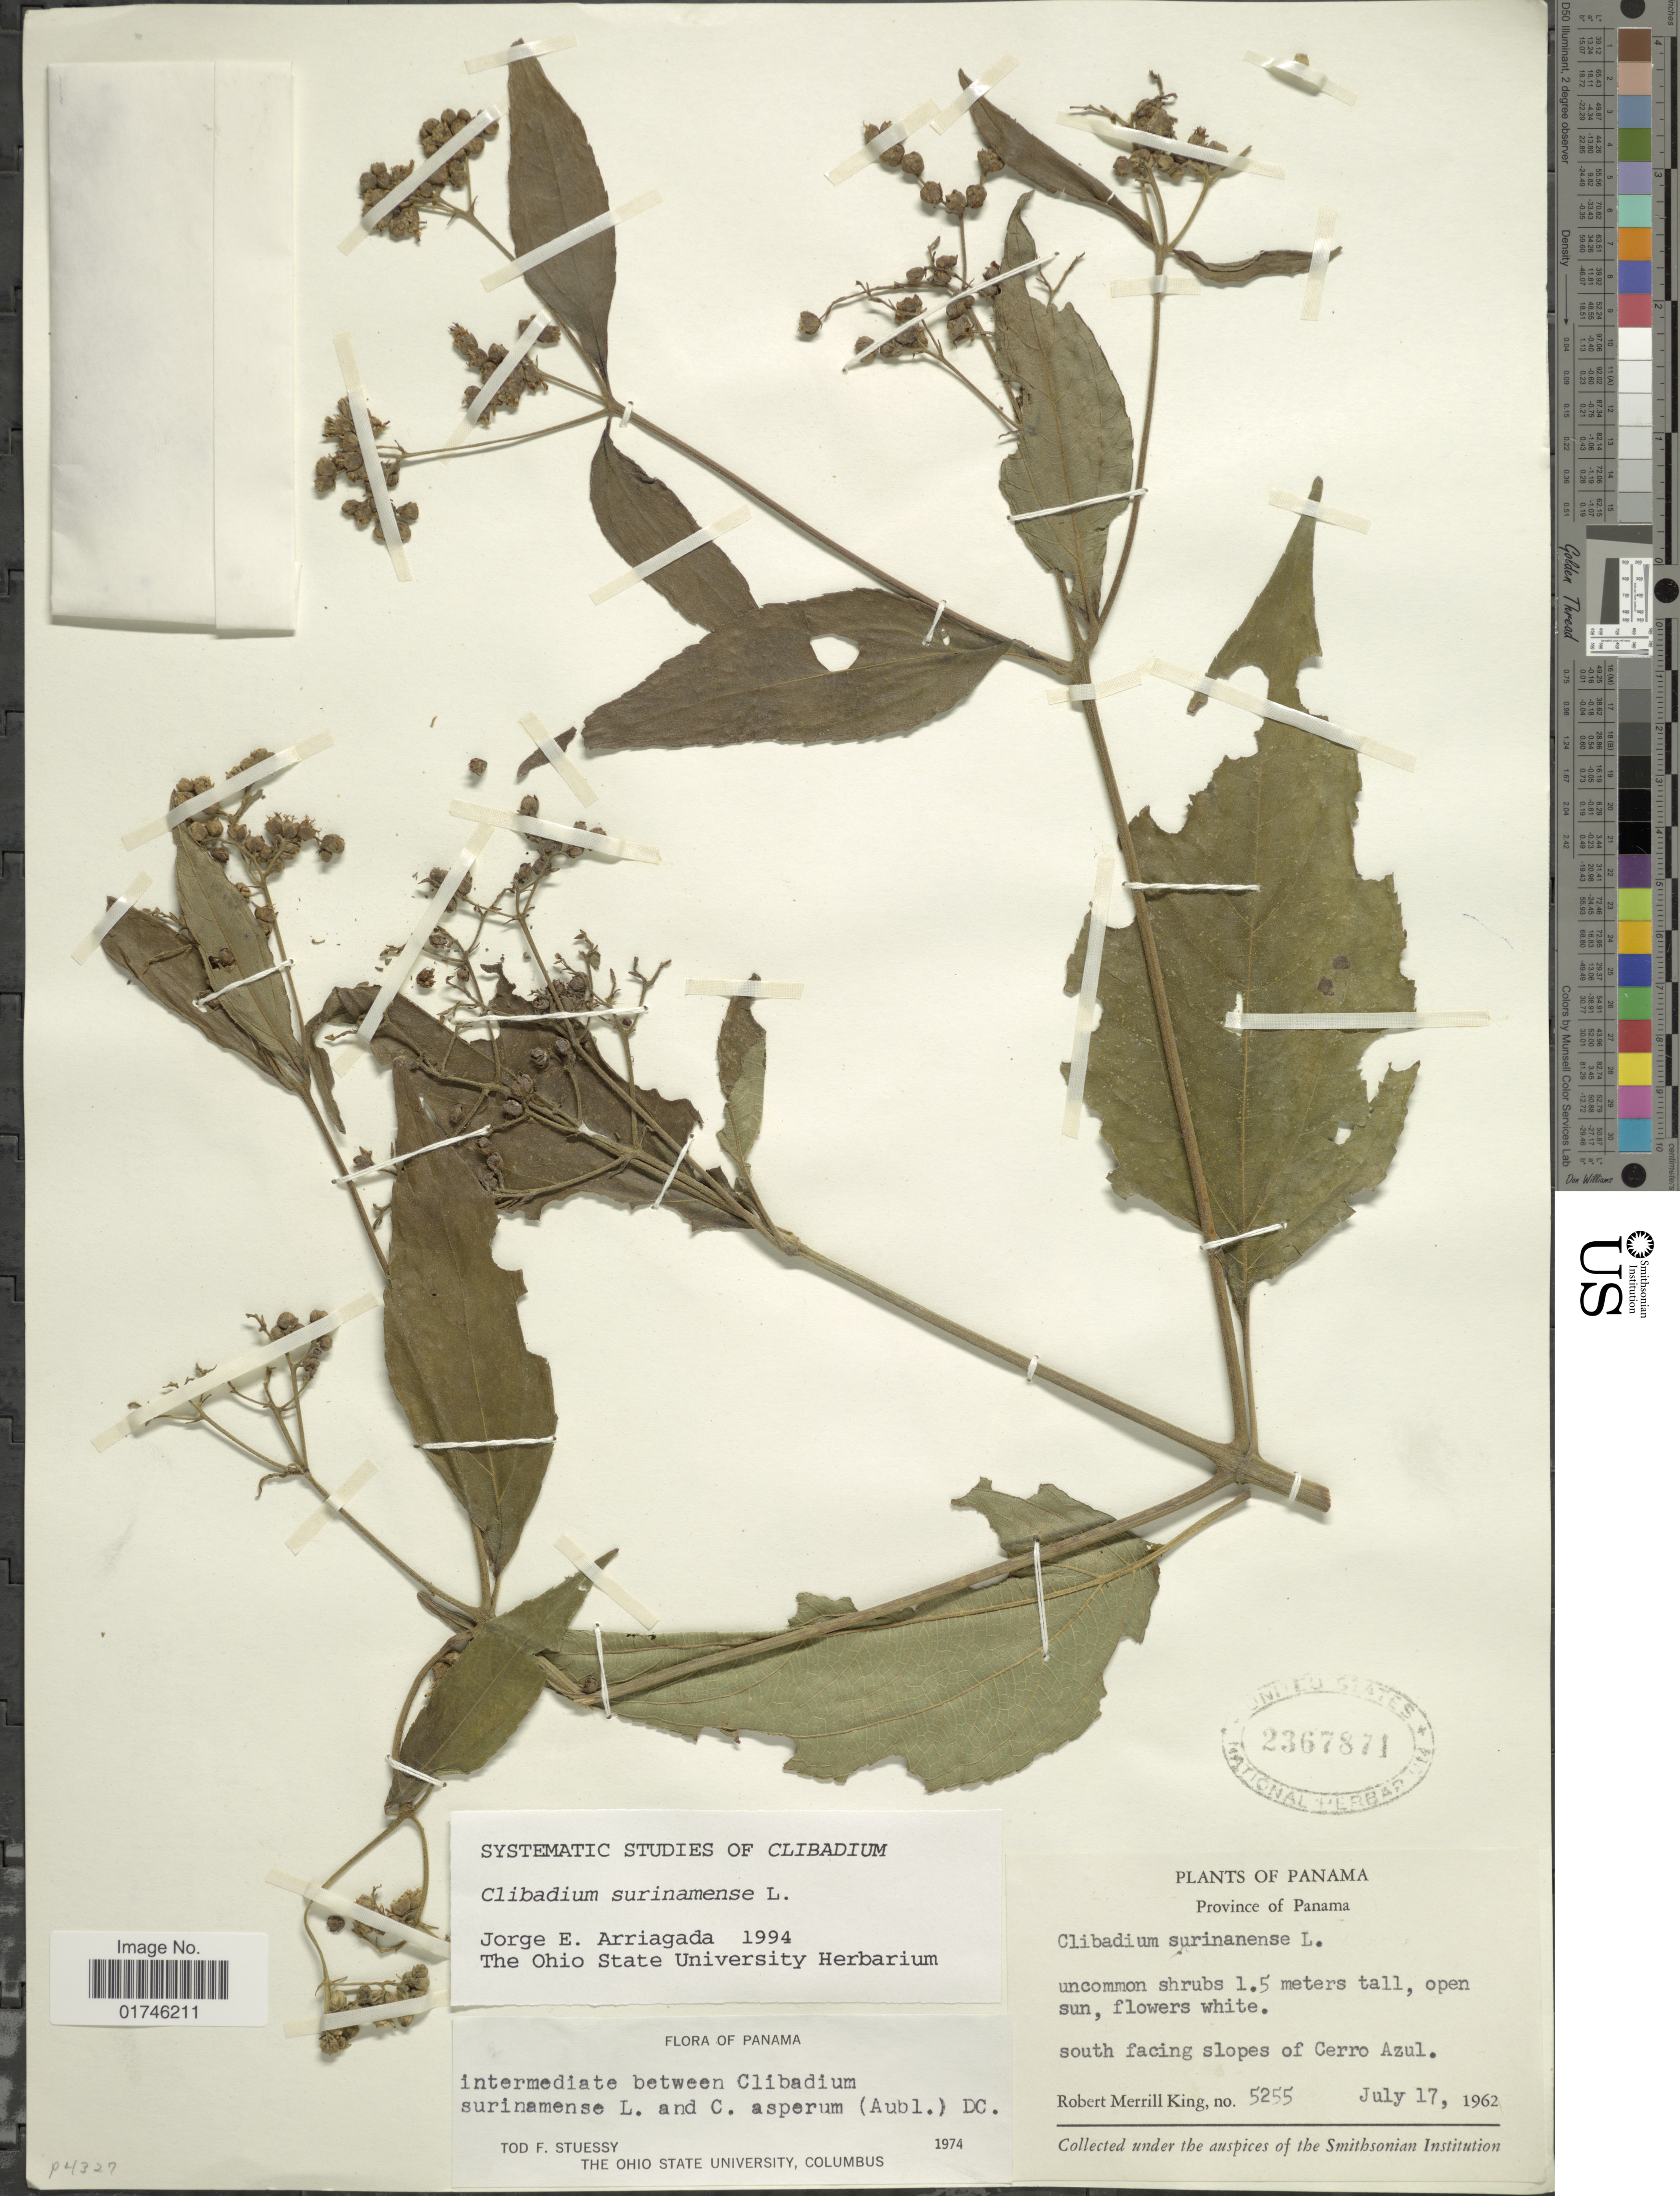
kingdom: Plantae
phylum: Tracheophyta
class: Magnoliopsida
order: Asterales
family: Asteraceae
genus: Clibadium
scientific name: Clibadium surinamense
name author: L.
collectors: R. M. King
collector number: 5255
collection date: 1962-07-17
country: Panama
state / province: Panamá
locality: South facing slopes of Cerro Azul.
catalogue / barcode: US 2367871